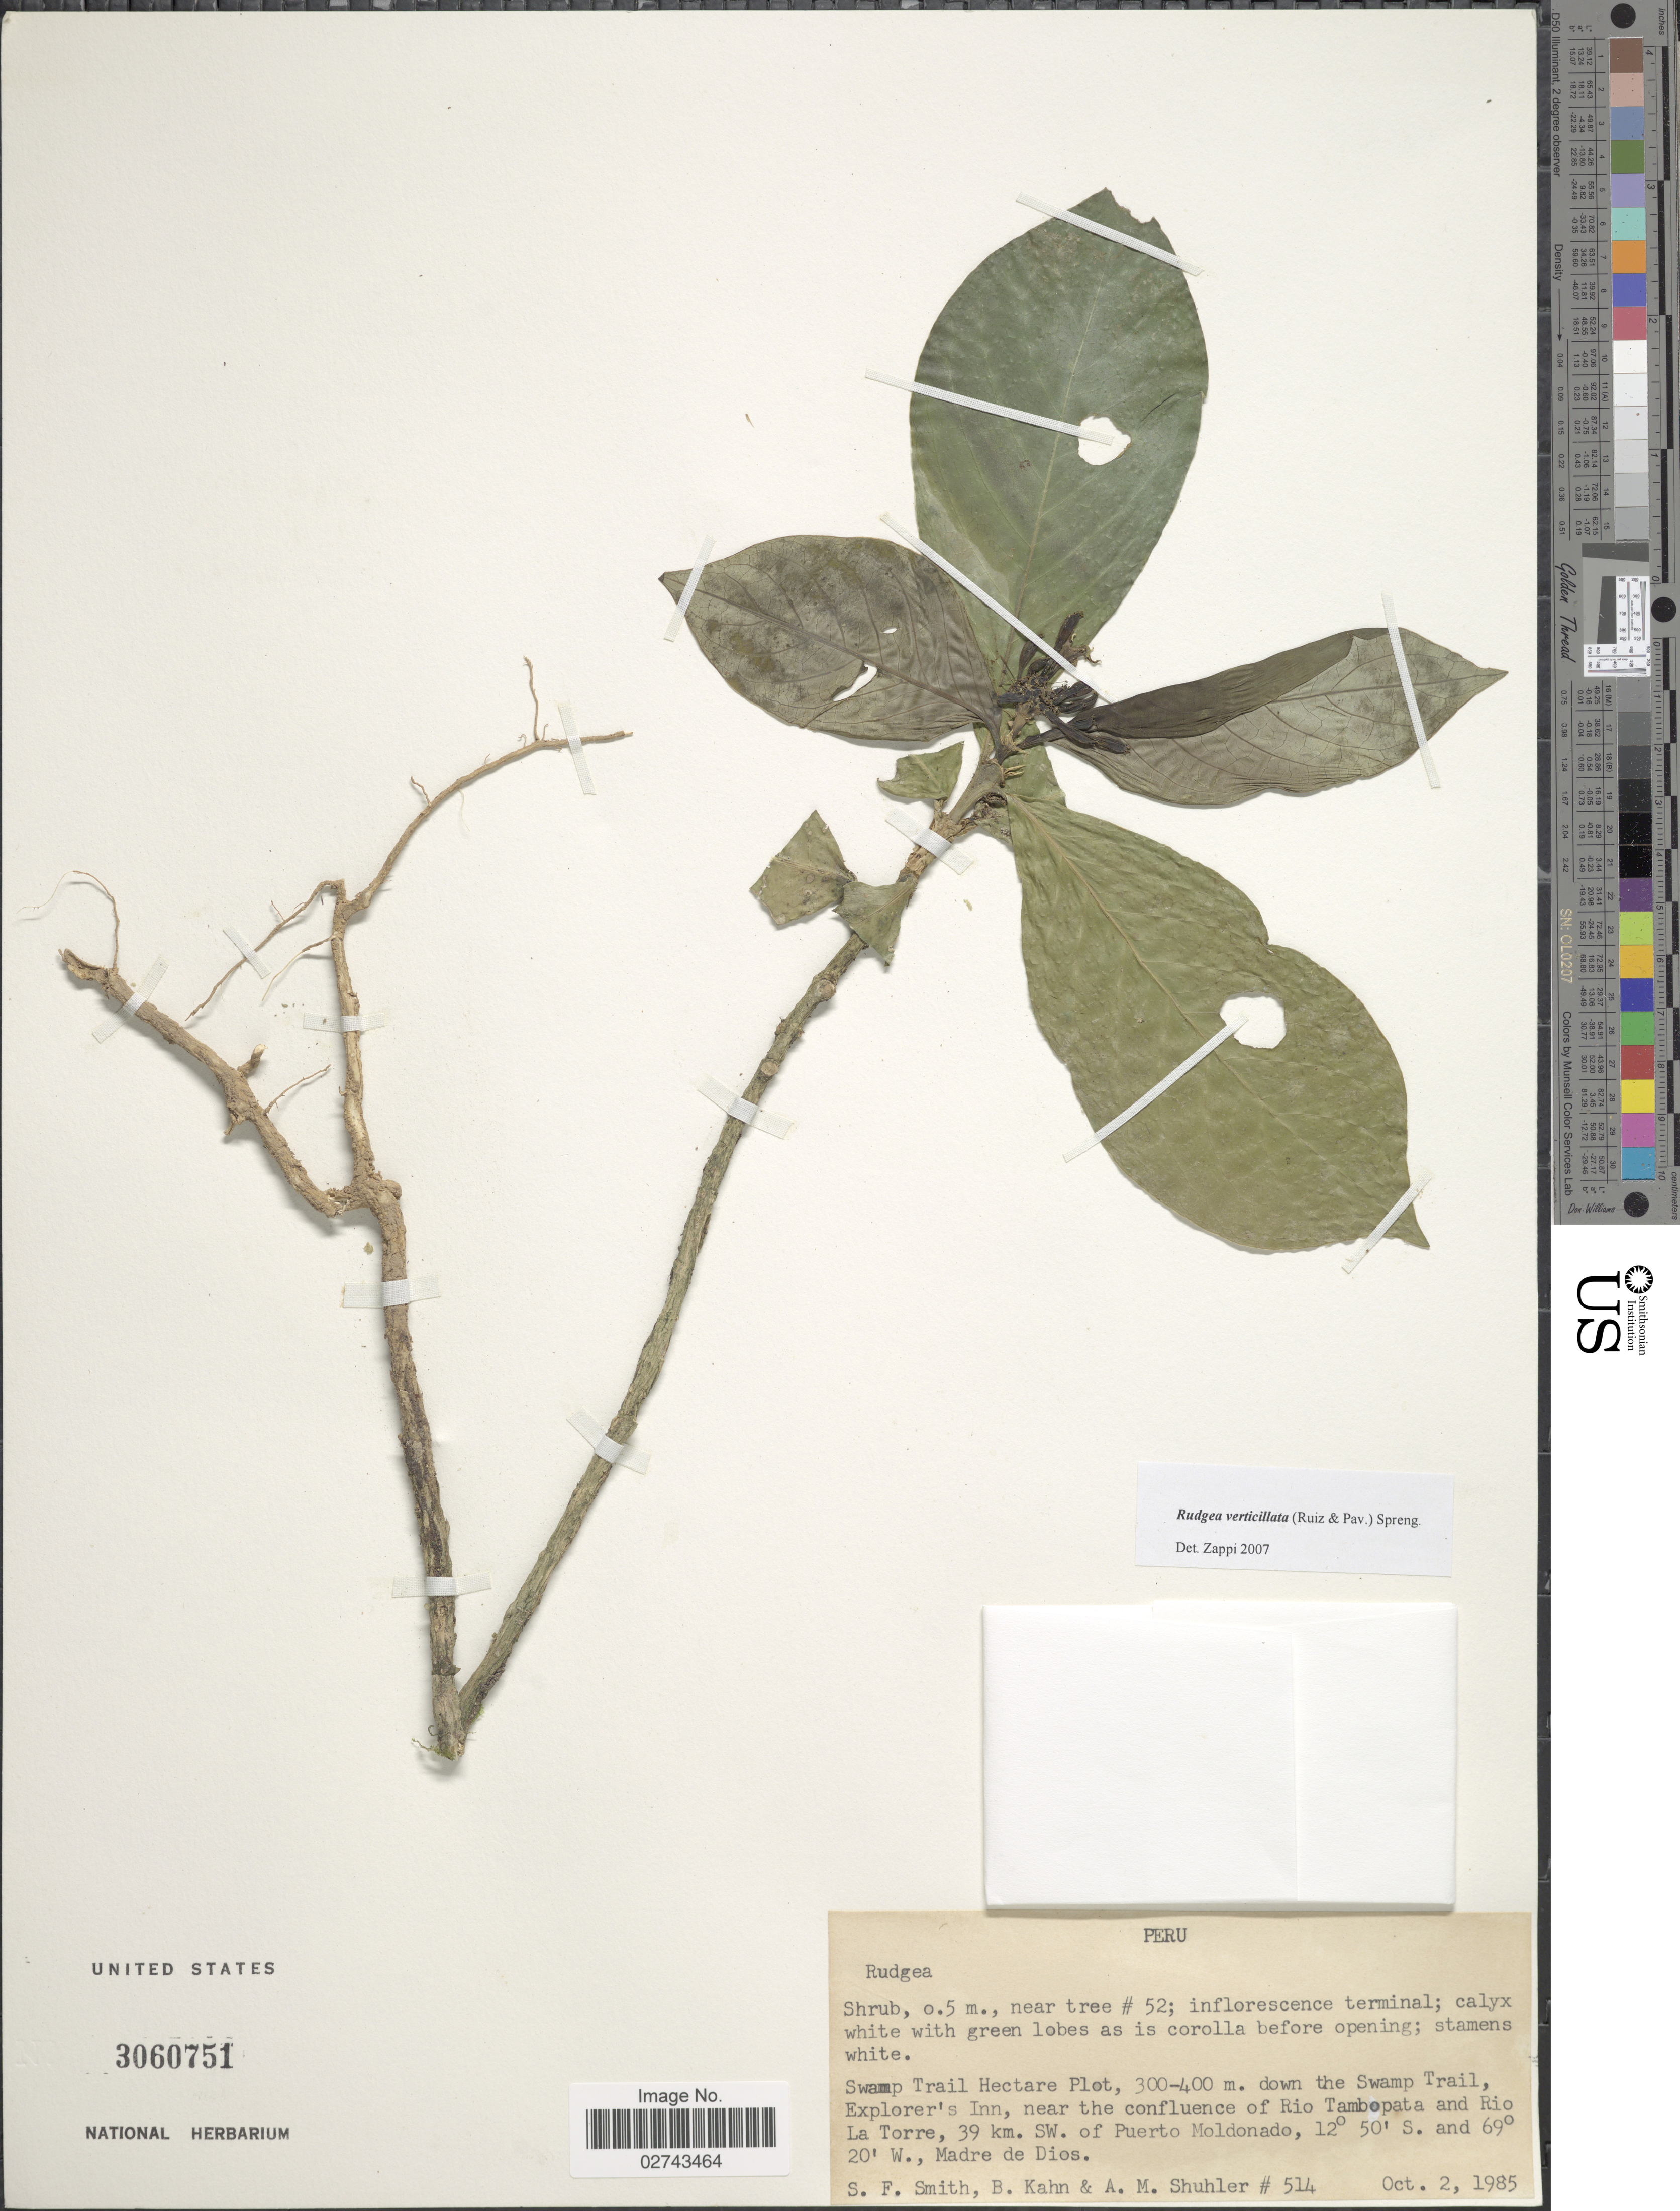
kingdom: Plantae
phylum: Tracheophyta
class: Magnoliopsida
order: Gentianales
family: Rubiaceae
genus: Rudgea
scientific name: Rudgea verticillata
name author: (Ruiz & Pav.) Spreng.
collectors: S.F. Smith, B. Kahn & A. Shuhler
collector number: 514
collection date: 1985-10-02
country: Peru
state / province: Madre de Dios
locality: Swamp trail Hectare Plot, 300-400 m. down the swamp Trail, Explorer's Inn, near the confluence of Rio Tambopata and Rio La Torre, 39 km. of Puerto Moldonado, Madre de Dios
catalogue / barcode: US 3060751